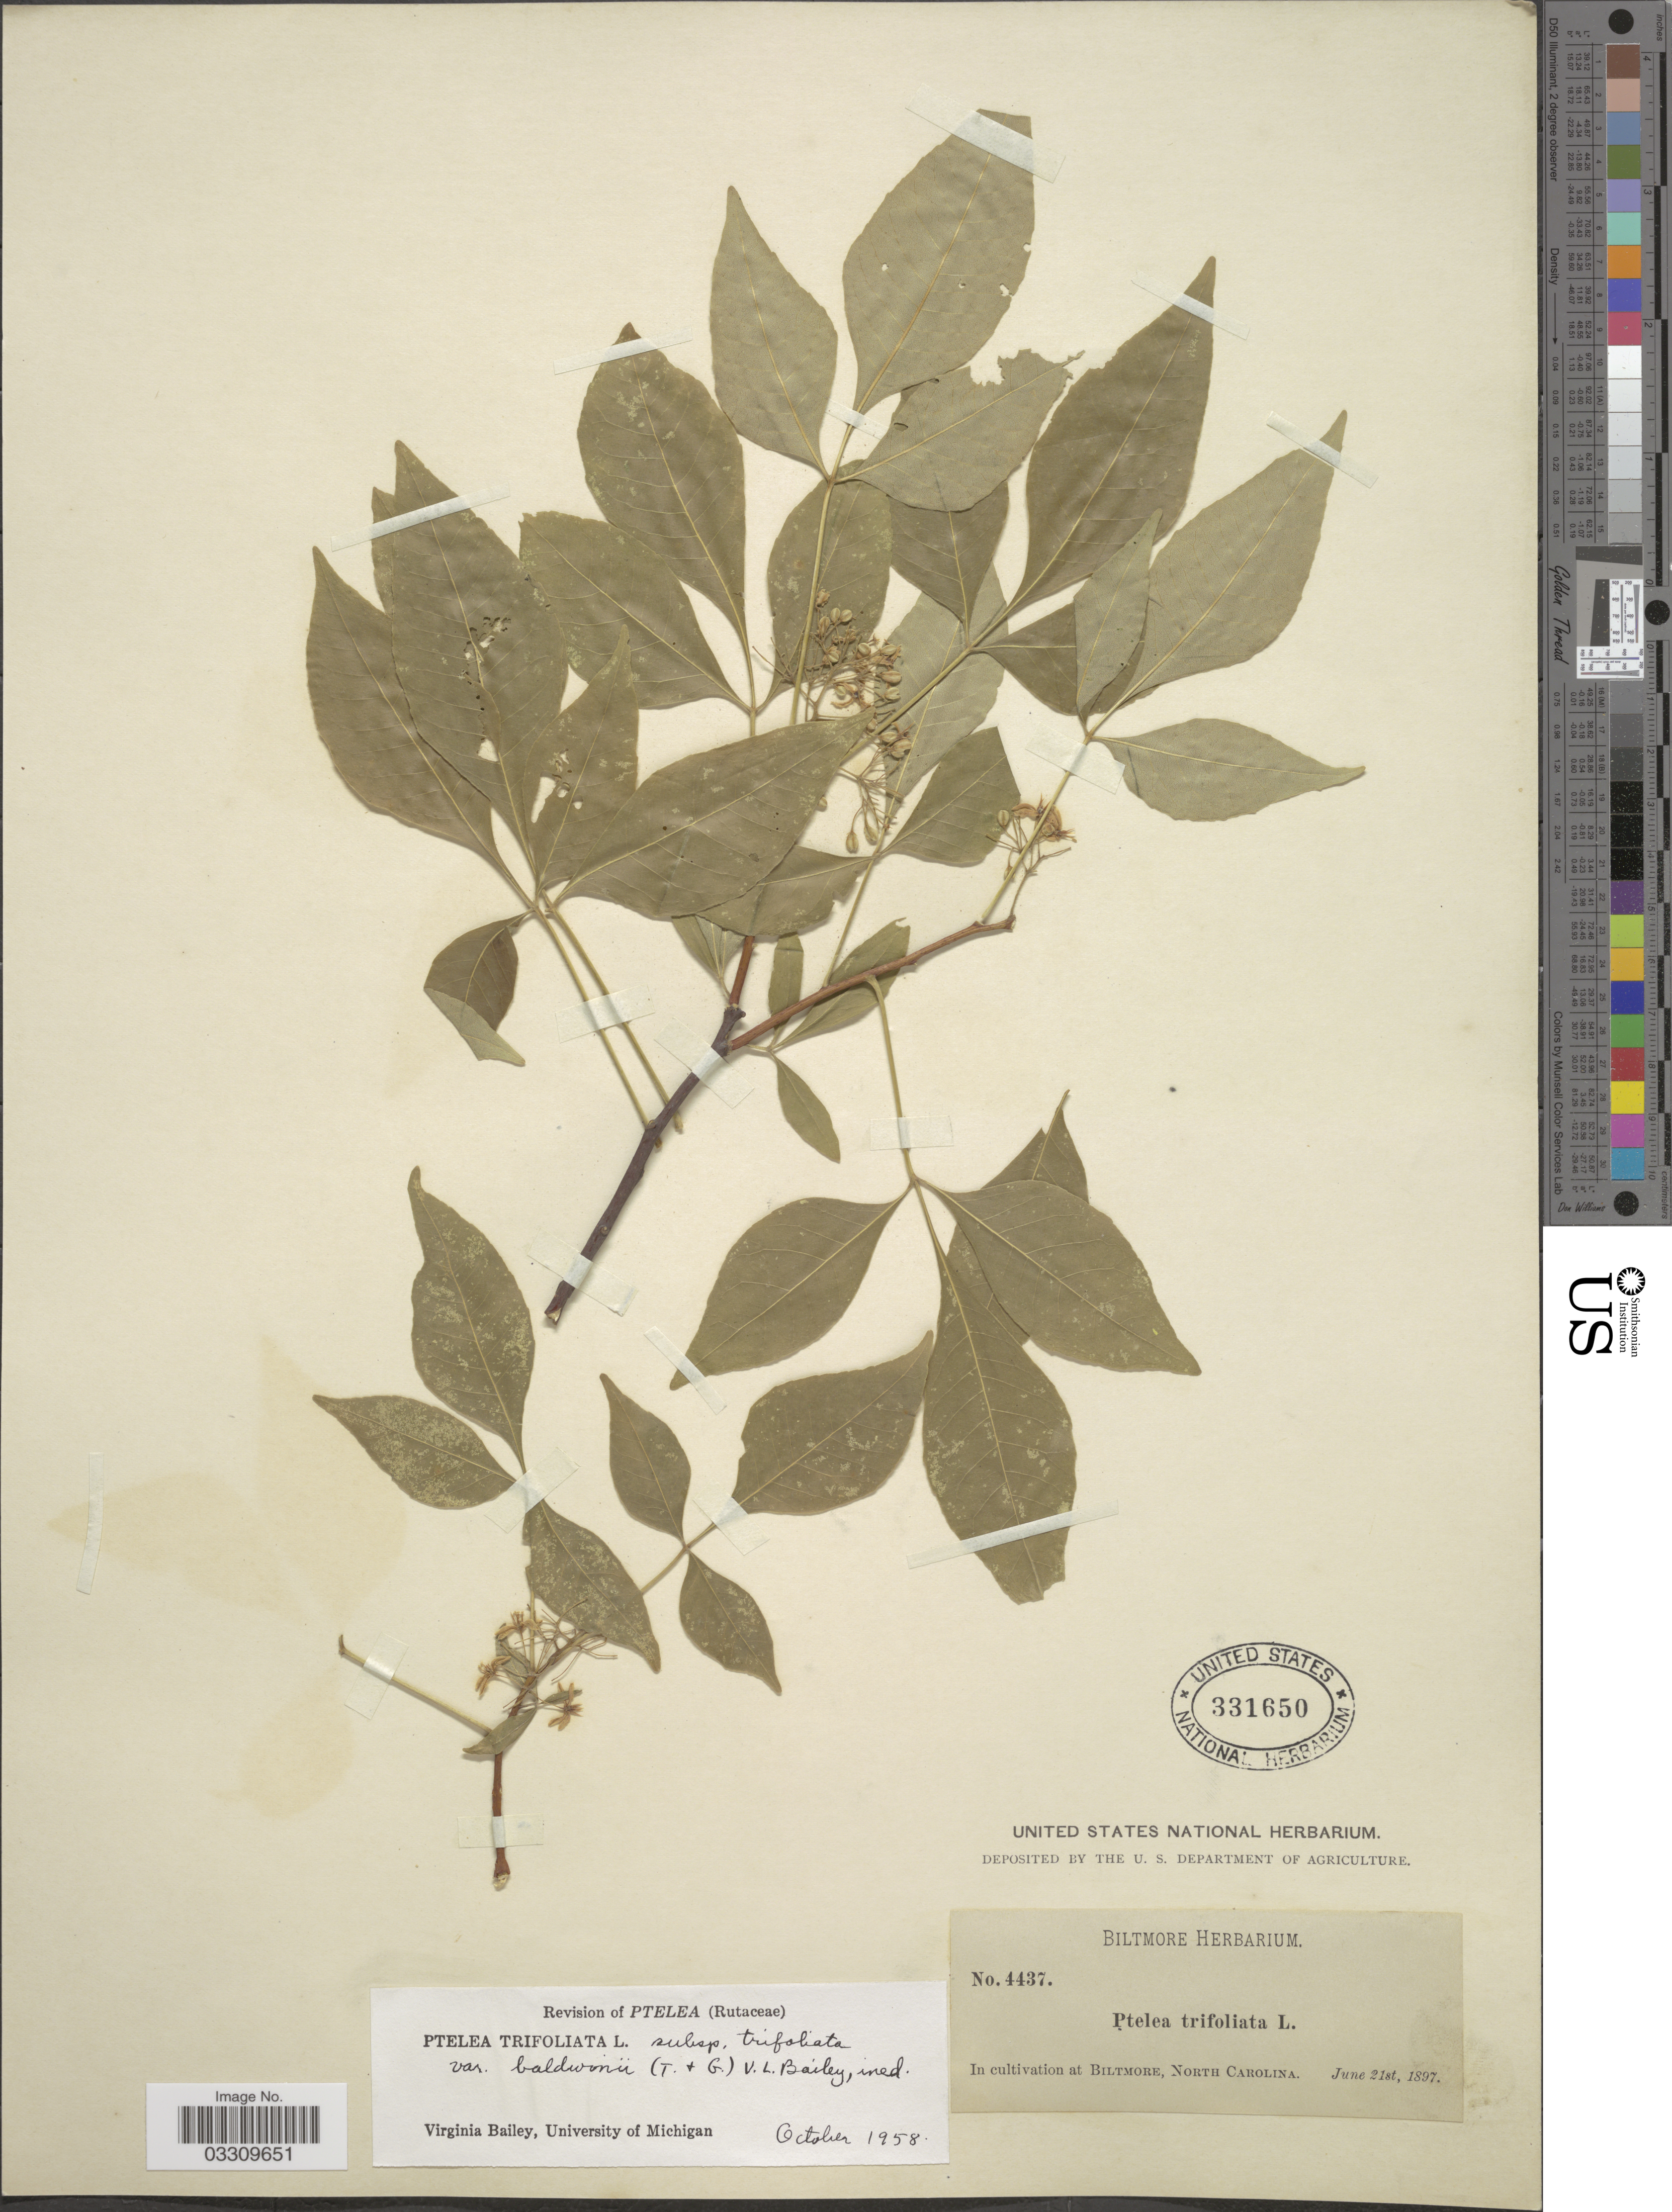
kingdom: Plantae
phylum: Tracheophyta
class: Magnoliopsida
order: Sapindales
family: Rutaceae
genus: Ptelea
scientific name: Ptelea trifoliata var. baldwinii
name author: (Torr. & A. Gray) D.B. Ward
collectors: ex herb. Biltmore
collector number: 4437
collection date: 1897-06-21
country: United States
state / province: North Carolina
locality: At Biltmore.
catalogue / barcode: US 331650